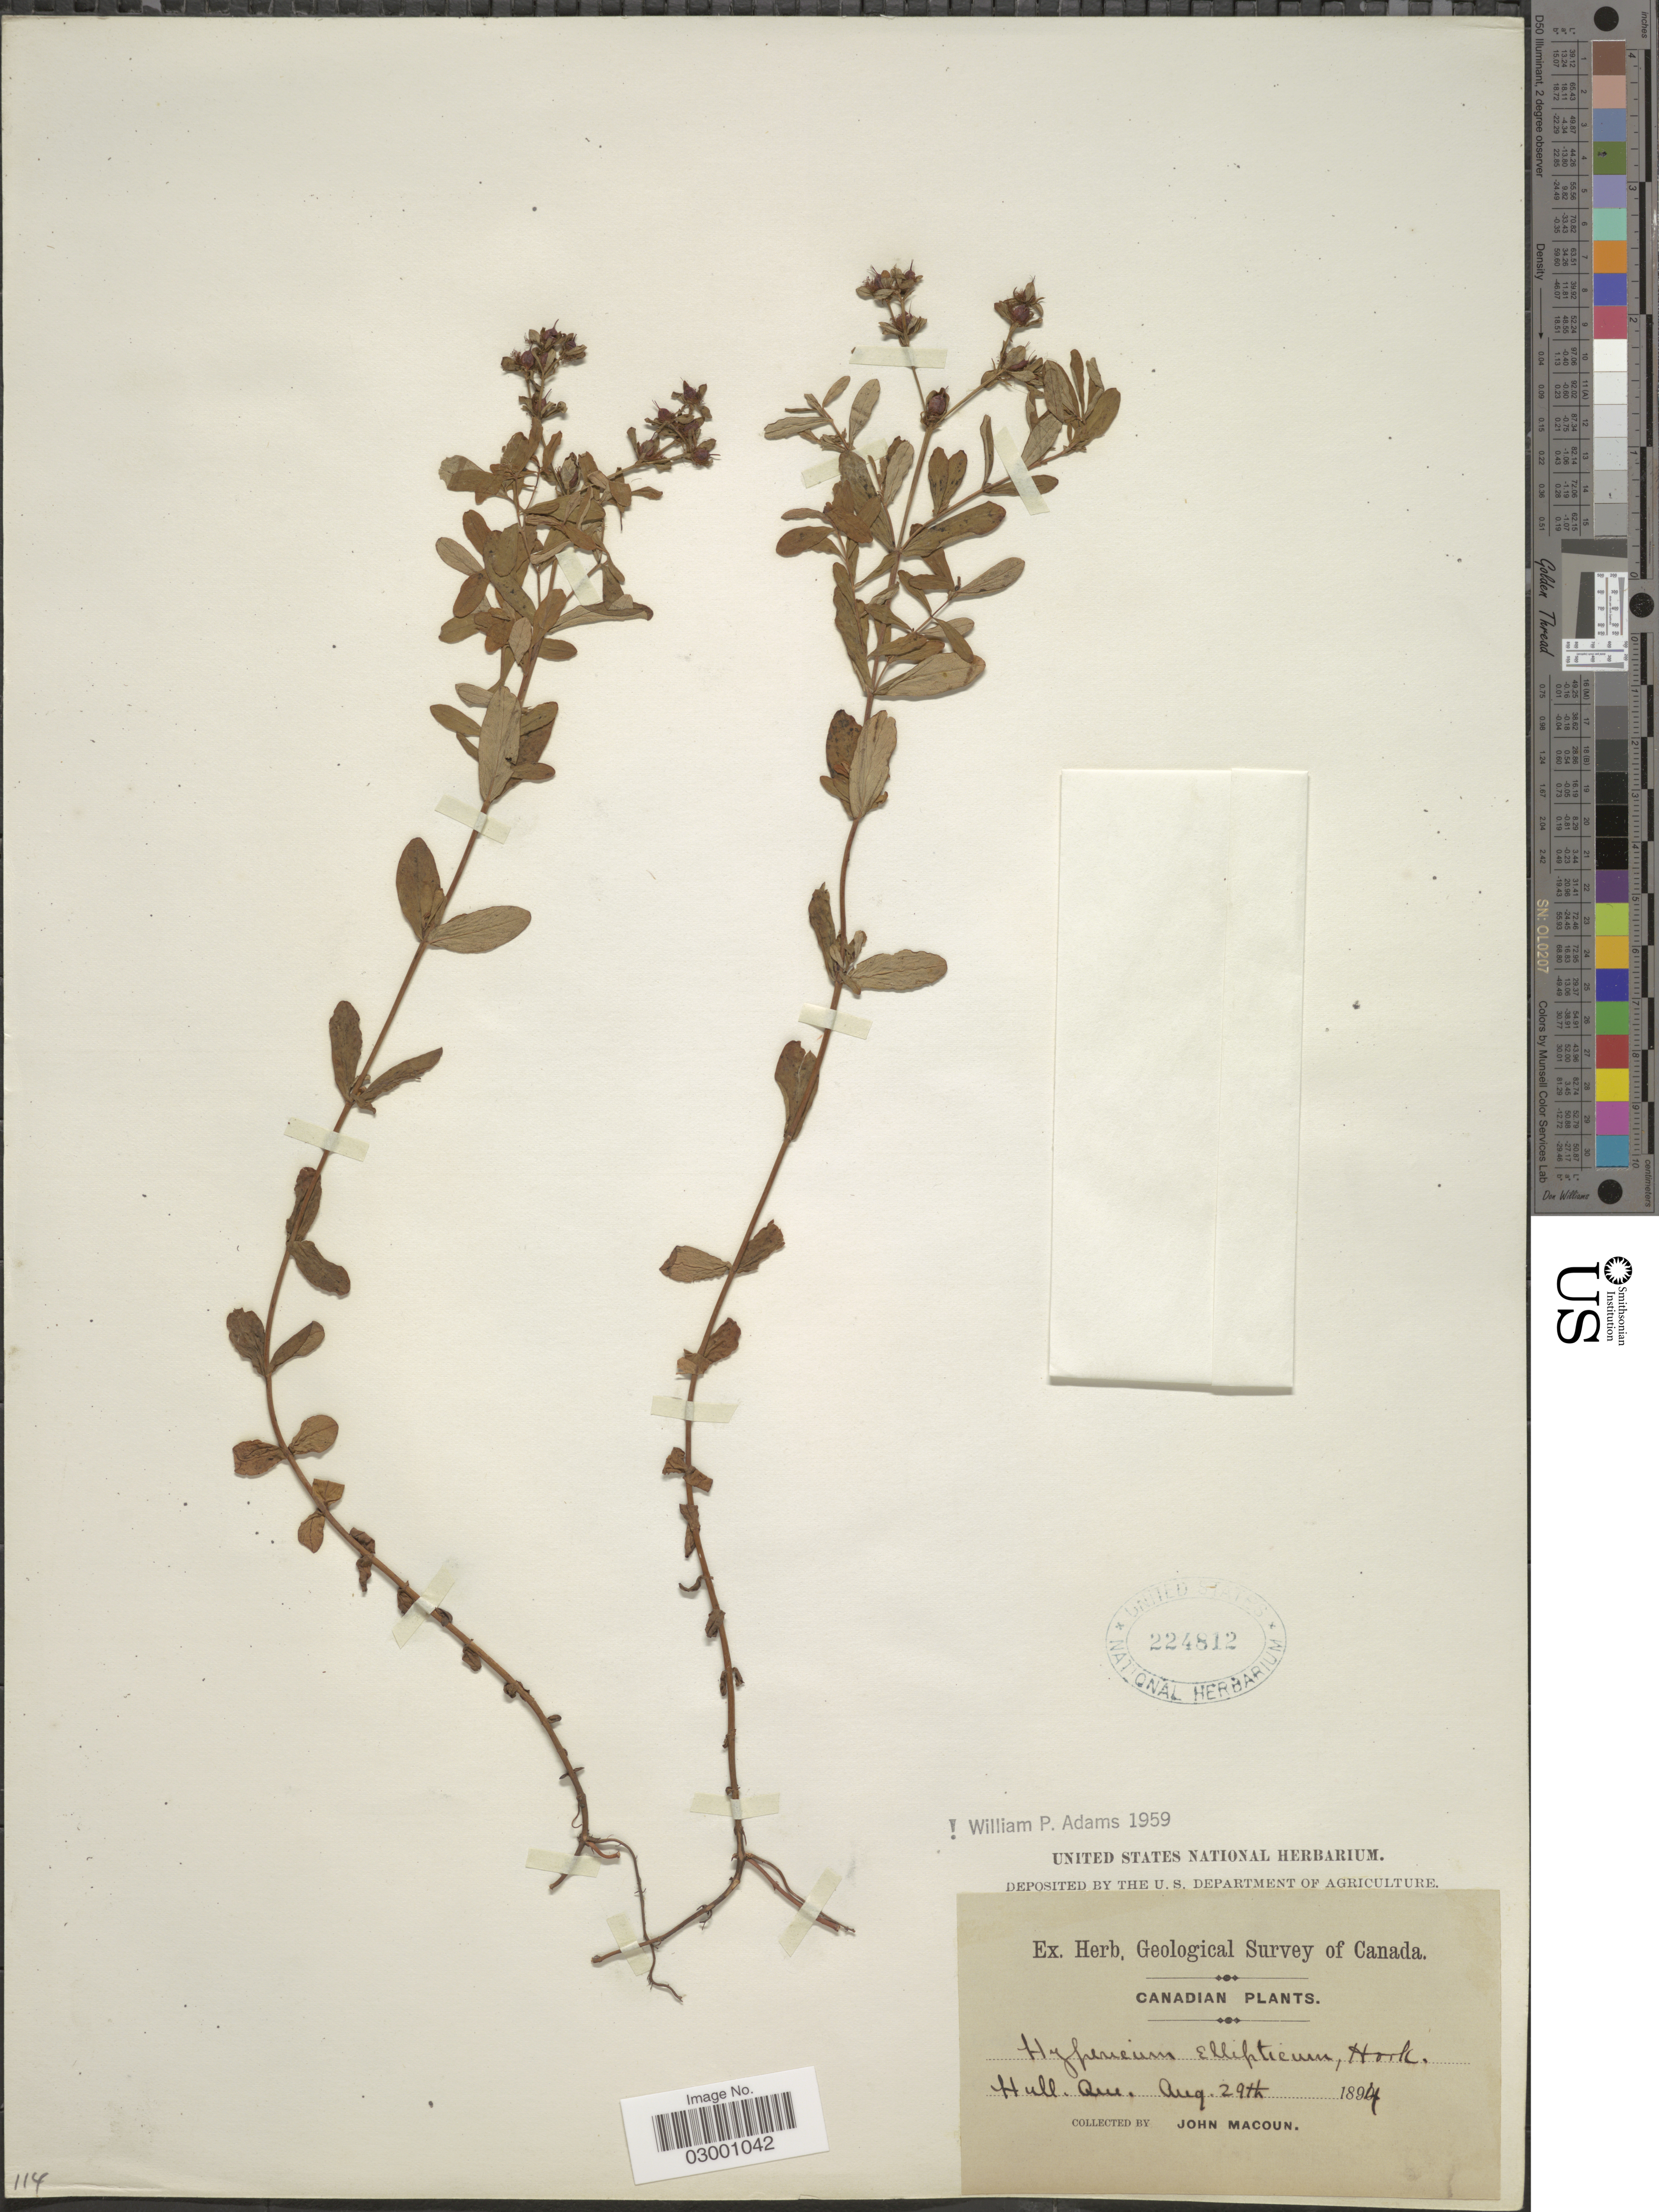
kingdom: Plantae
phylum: Tracheophyta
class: Magnoliopsida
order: Malpighiales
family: Hypericaceae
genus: Hypericum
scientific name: Hypericum ellipticum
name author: Hook.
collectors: J. Macoun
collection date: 1894-08-29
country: Canada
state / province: Quebec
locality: Hull, Que.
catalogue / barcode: US 224812